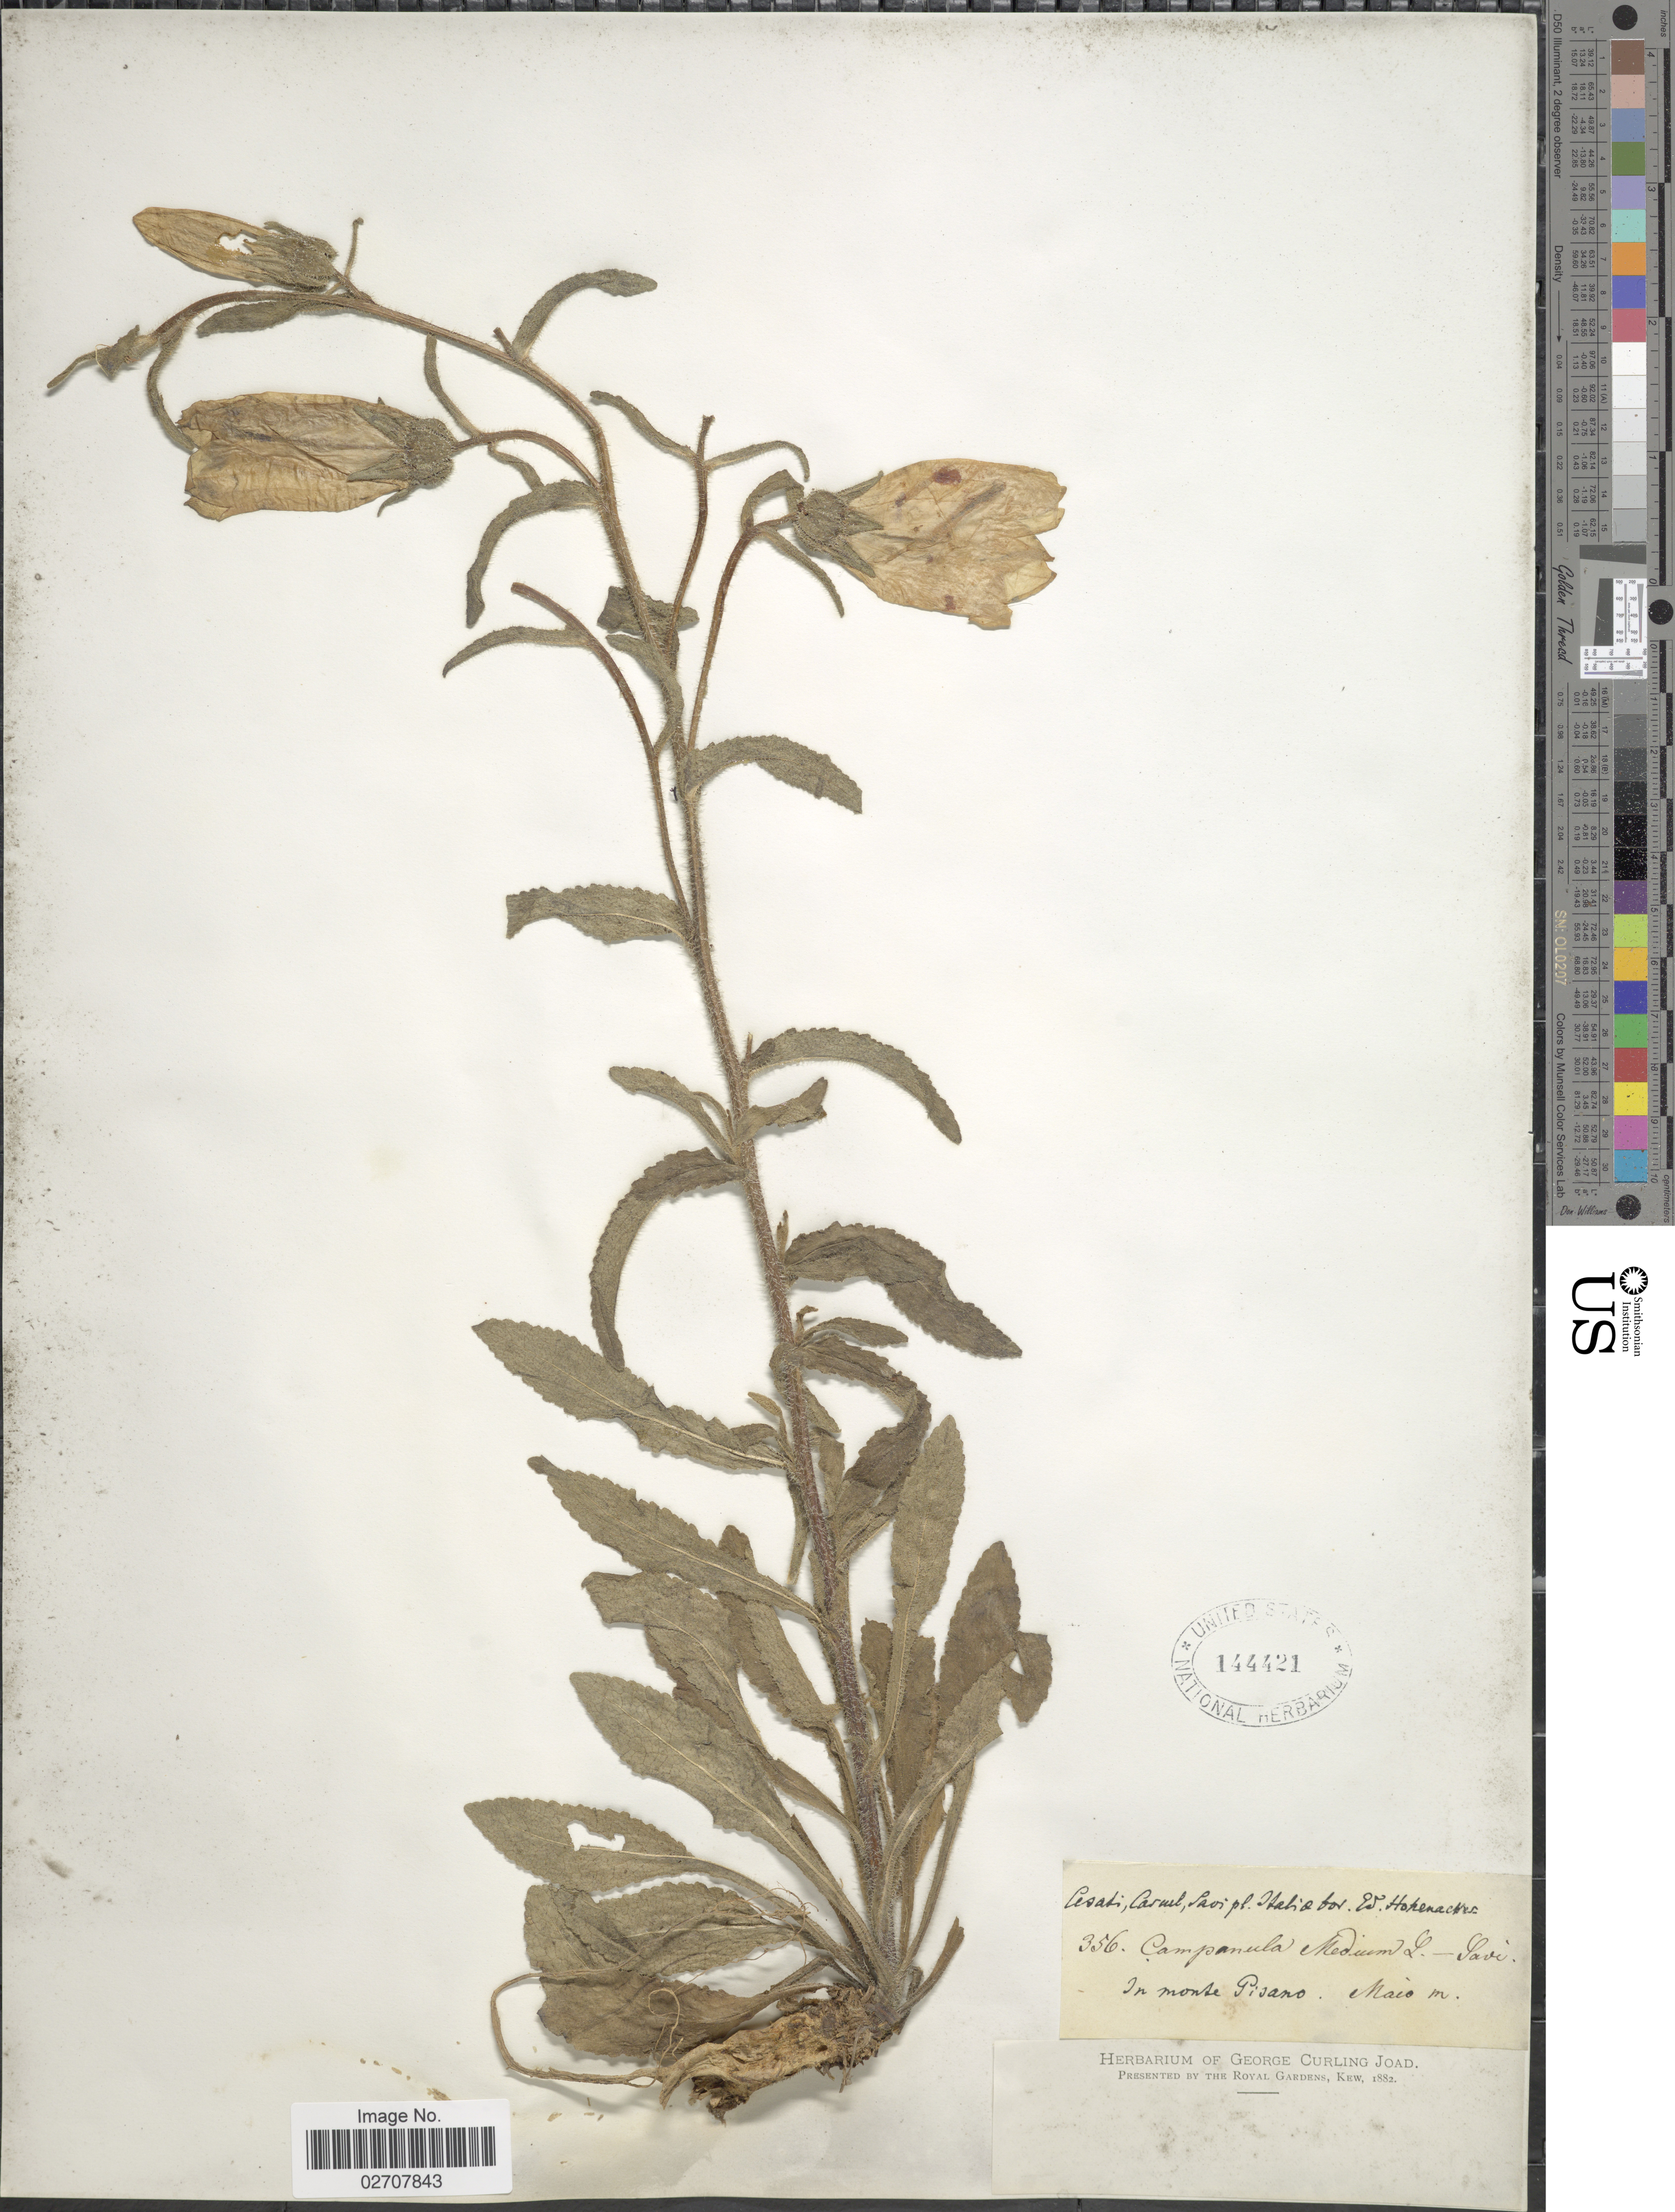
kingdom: Plantae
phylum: Tracheophyta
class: Magnoliopsida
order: Asterales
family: Campanulaceae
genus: Campanula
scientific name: Campanula medium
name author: L.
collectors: Cesati, Caruel & G. Savi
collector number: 356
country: Italy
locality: Italia bor. In monte Pisano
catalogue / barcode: US 144421